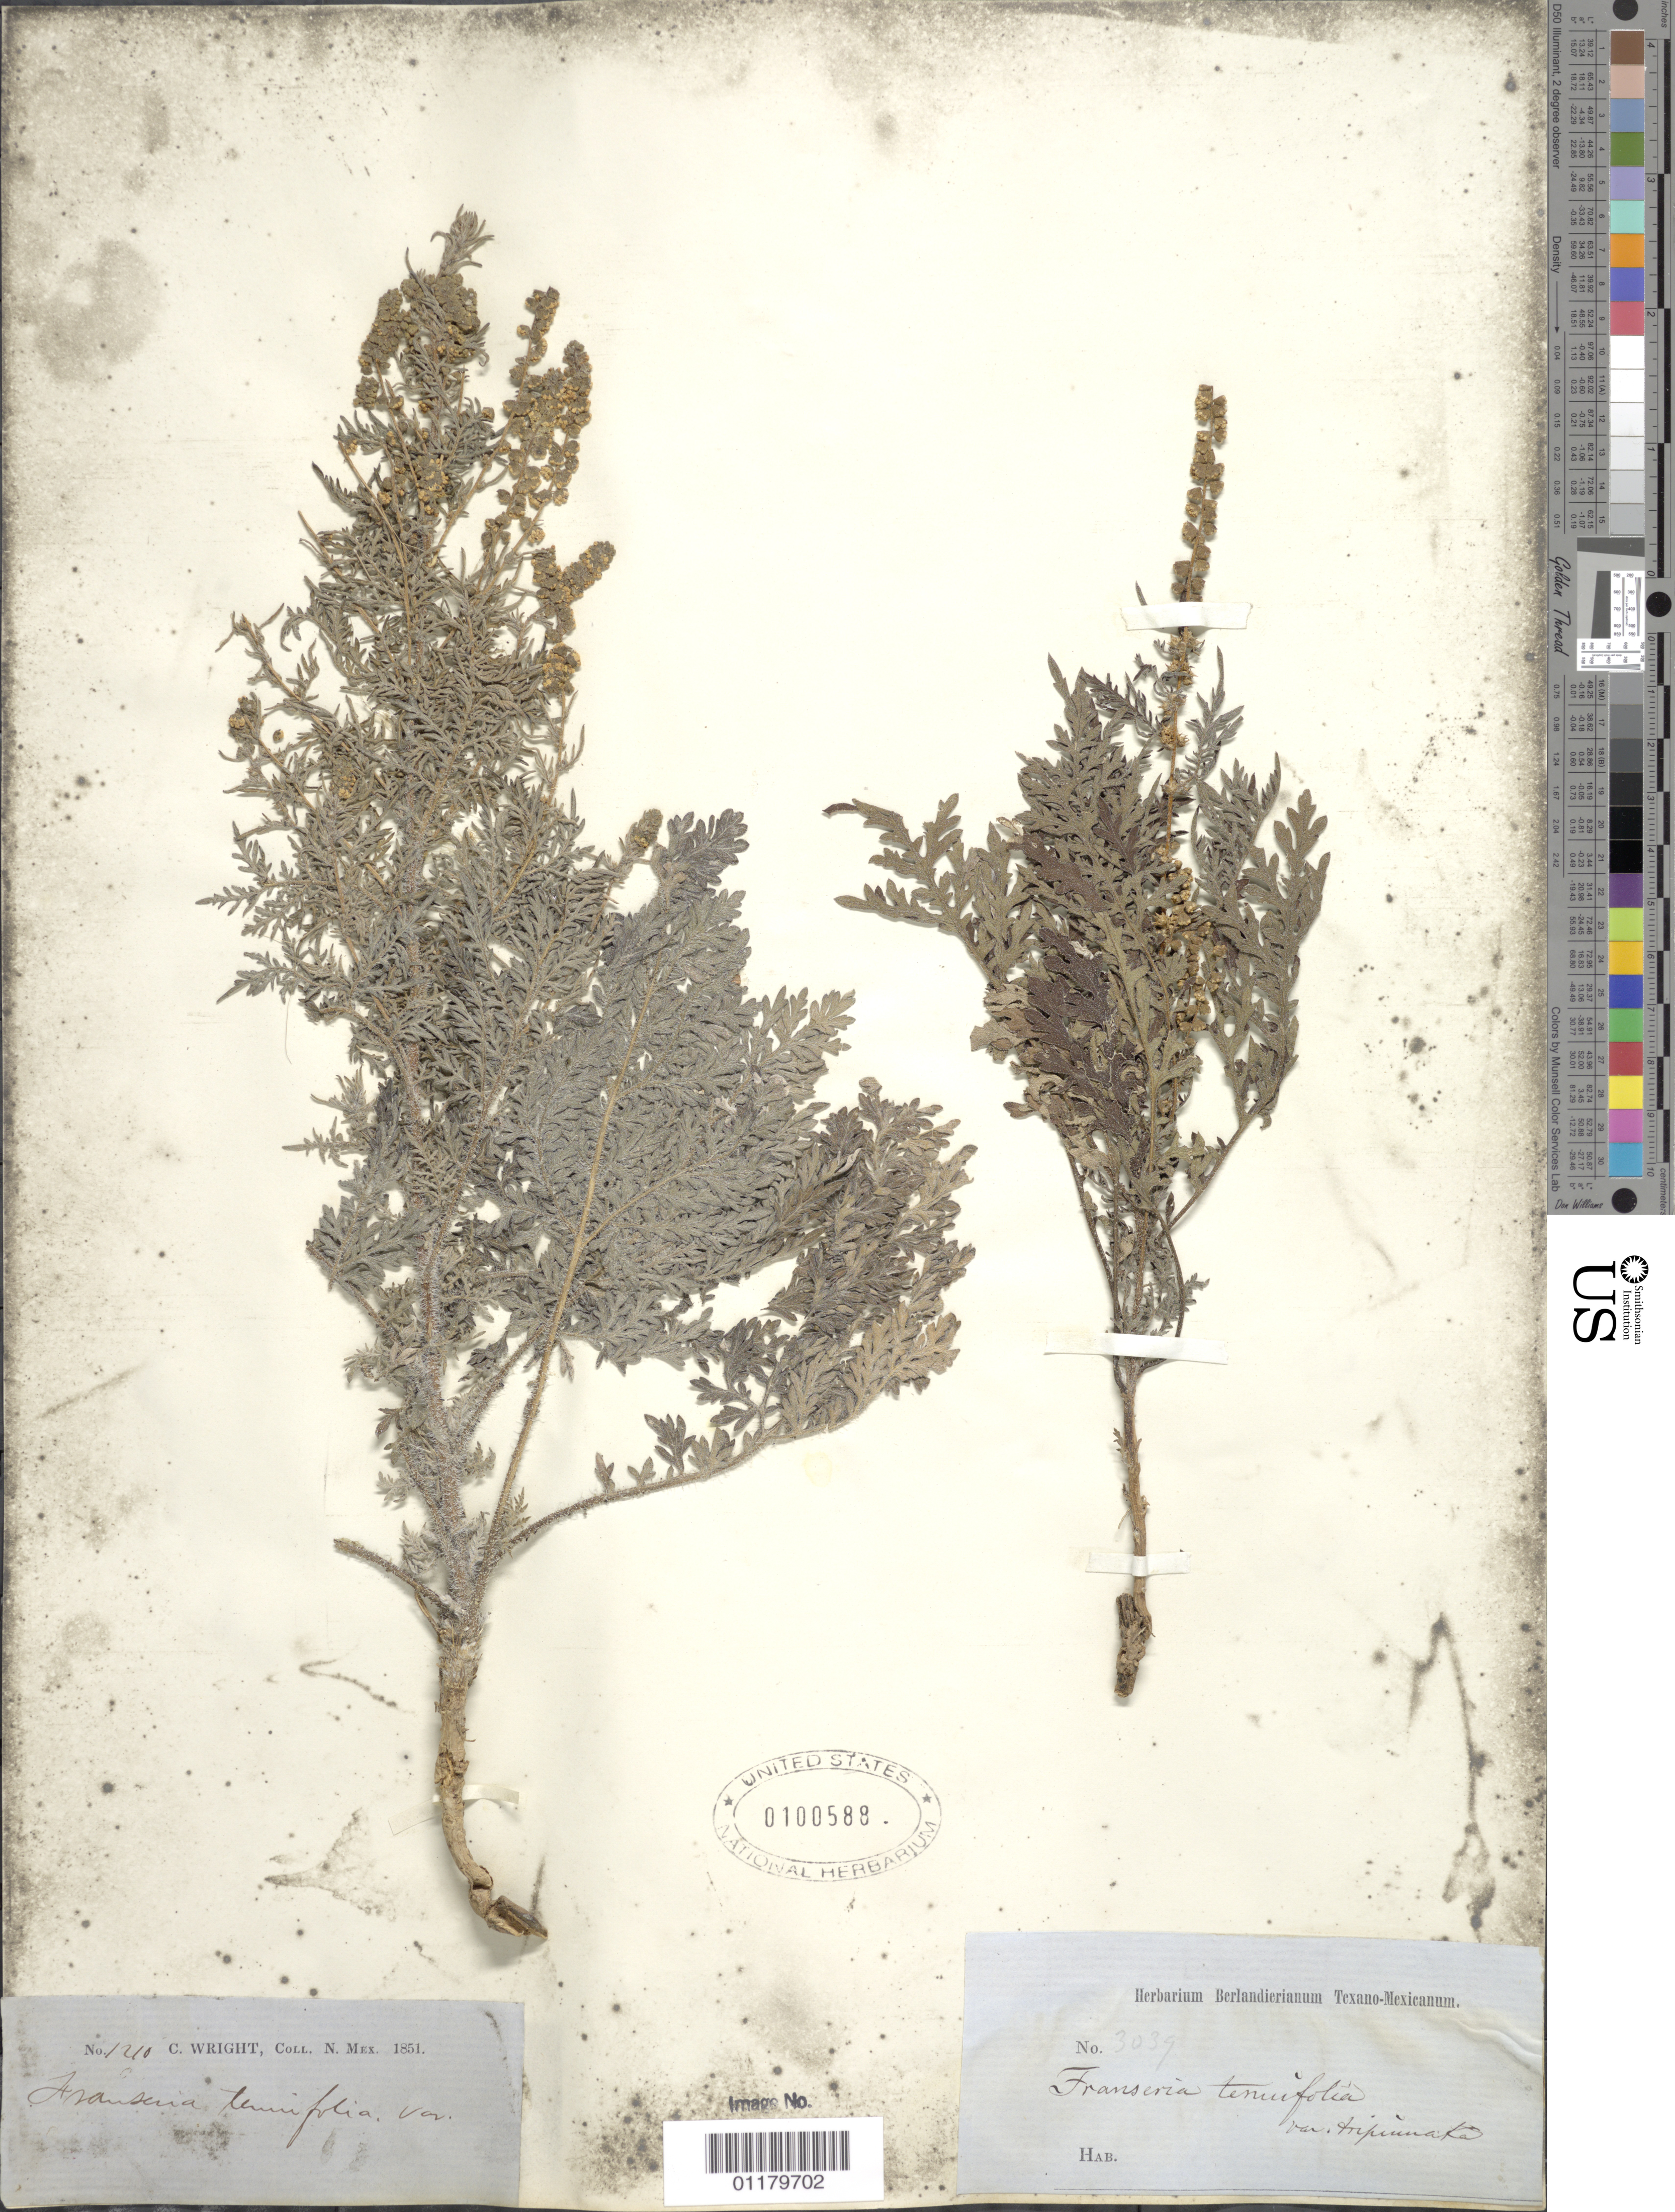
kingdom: Plantae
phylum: Tracheophyta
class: Magnoliopsida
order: Asterales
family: Asteraceae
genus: Franseria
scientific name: Franseria tenuifolia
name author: Harv. & A. Gray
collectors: C. Wright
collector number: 1210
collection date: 1851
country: United States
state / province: New Mexico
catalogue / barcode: US 100588